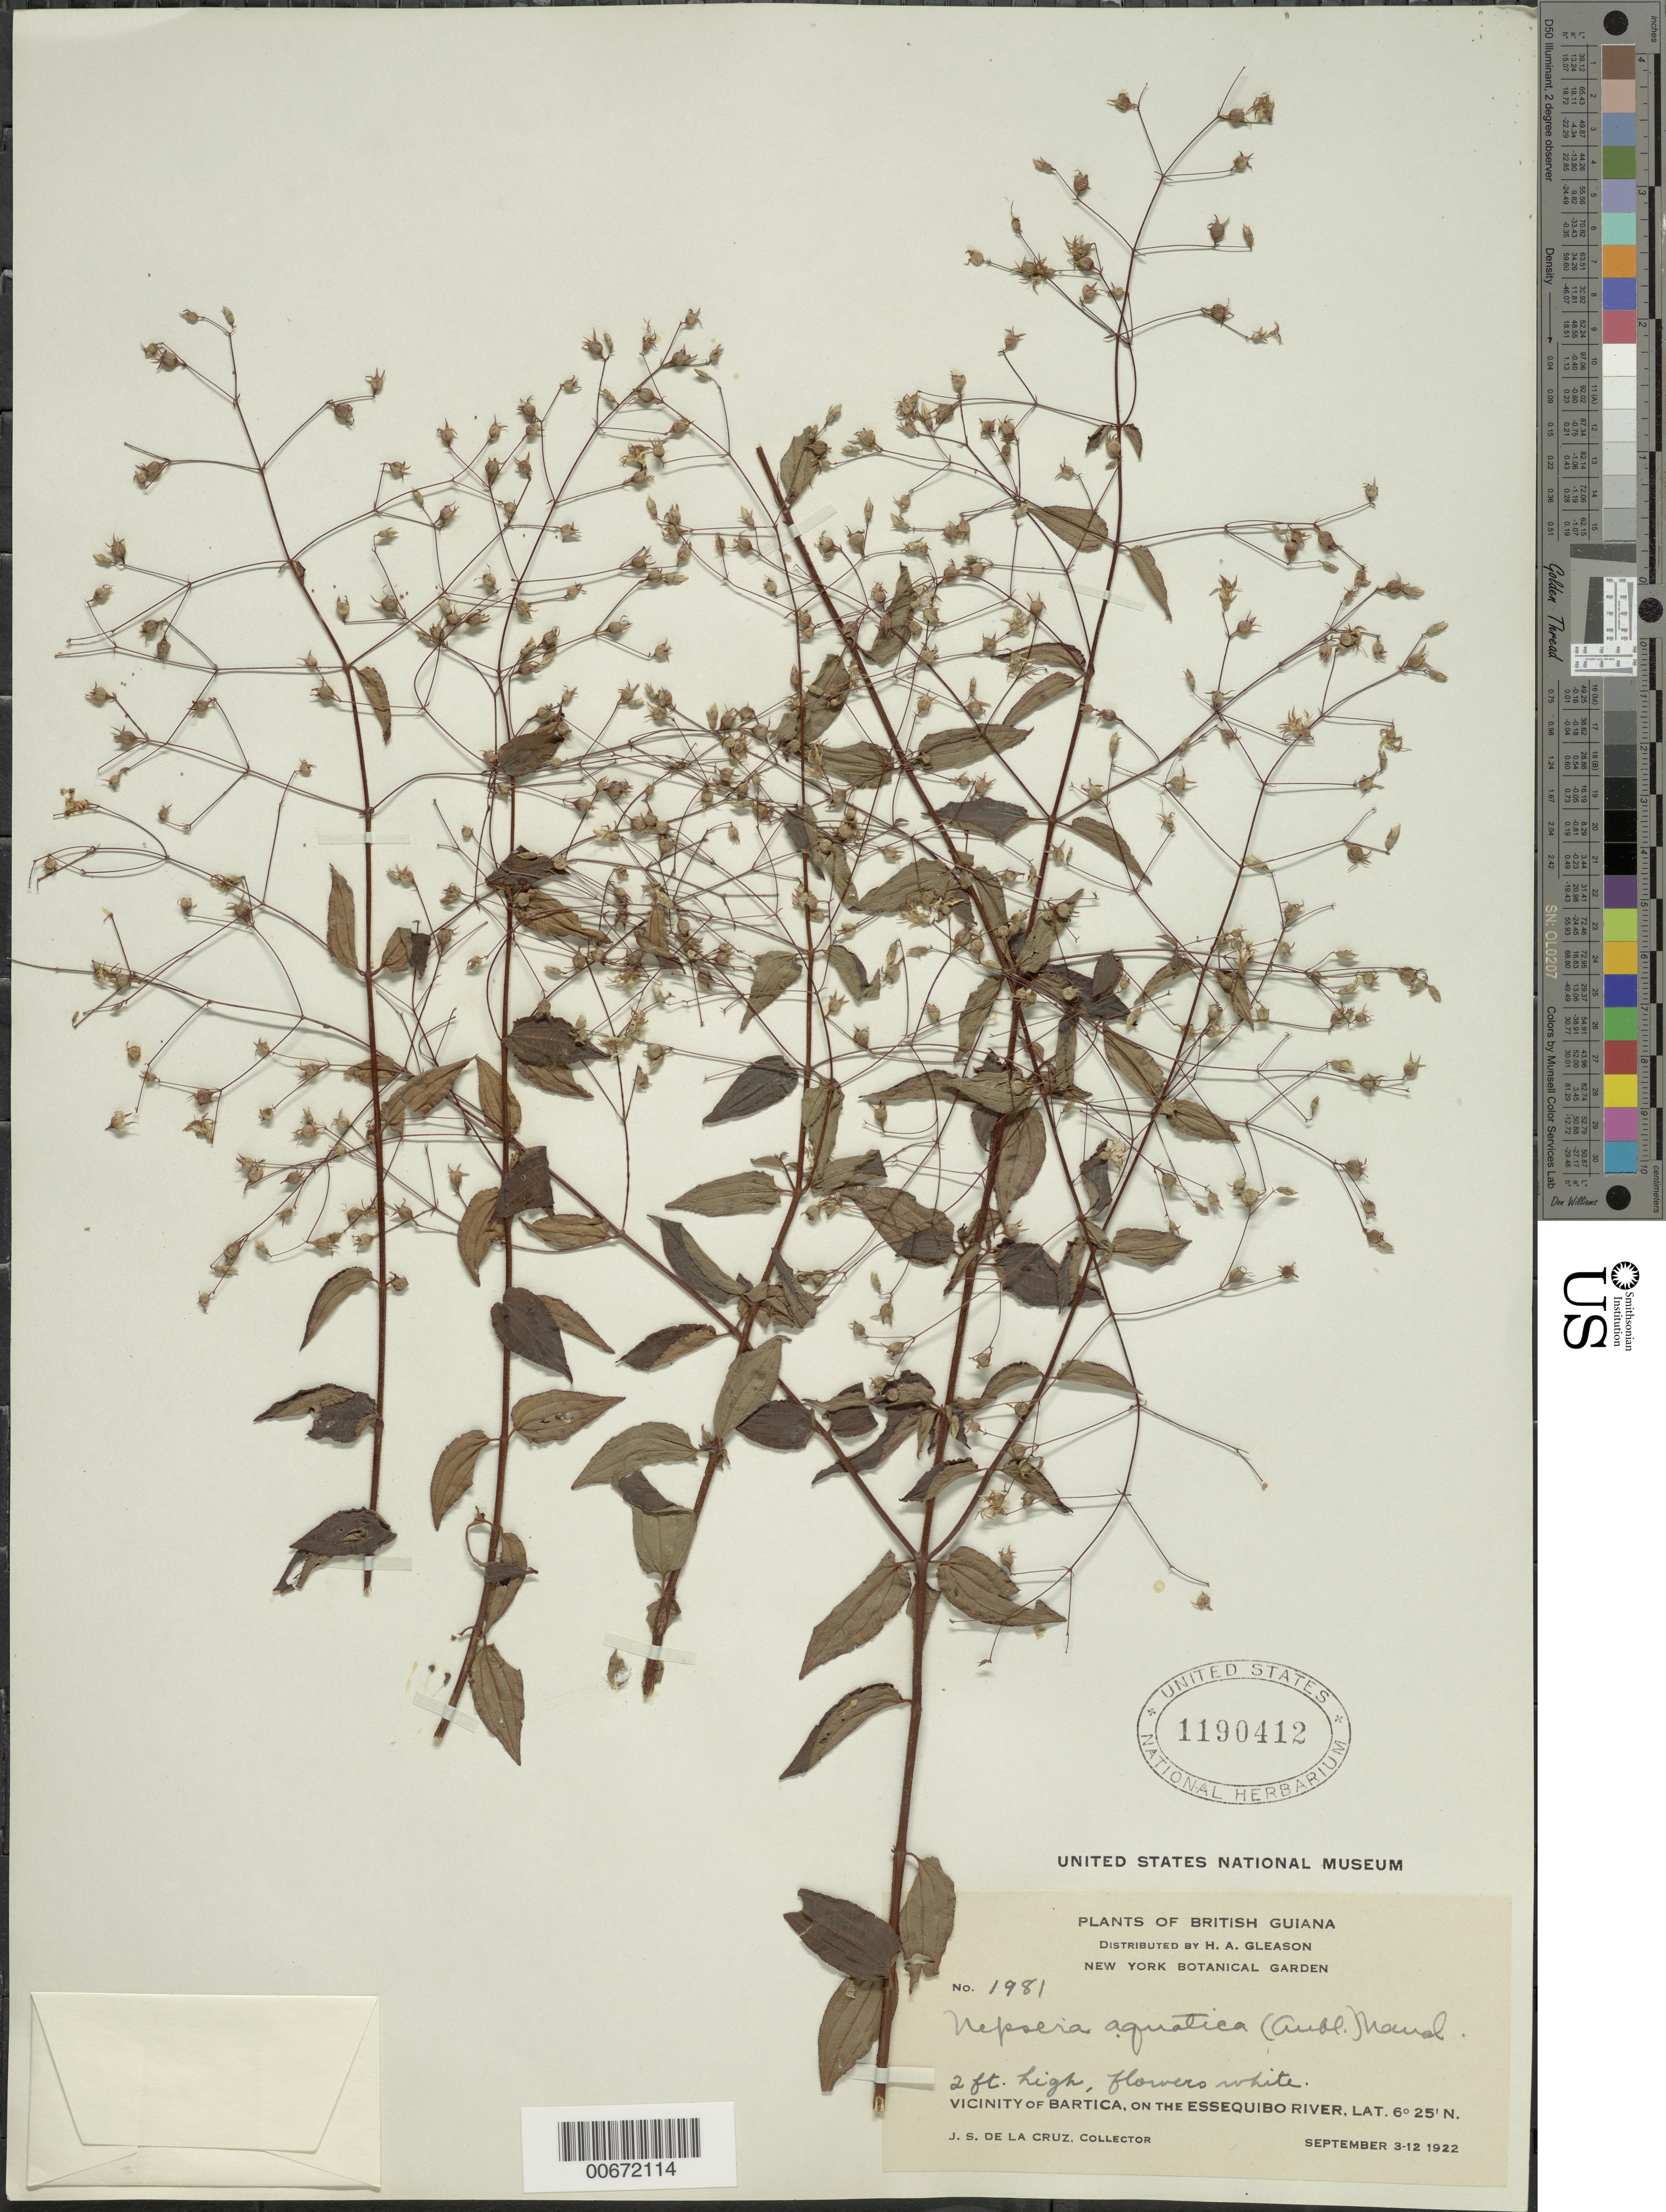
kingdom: Plantae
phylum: Tracheophyta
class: Magnoliopsida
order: Myrtales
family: Melastomataceae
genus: Nepsera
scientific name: Nepsera aquatica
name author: (Aubl.) Naudin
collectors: J. S. de la Cruz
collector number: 1981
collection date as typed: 3-Sep-22 to 12-Sep-22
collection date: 1922-09-03/1922-09-12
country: Guyana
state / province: Cuyuni-Mazaruni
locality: Bartica, vic., on the Essequibo River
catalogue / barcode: US 1190412